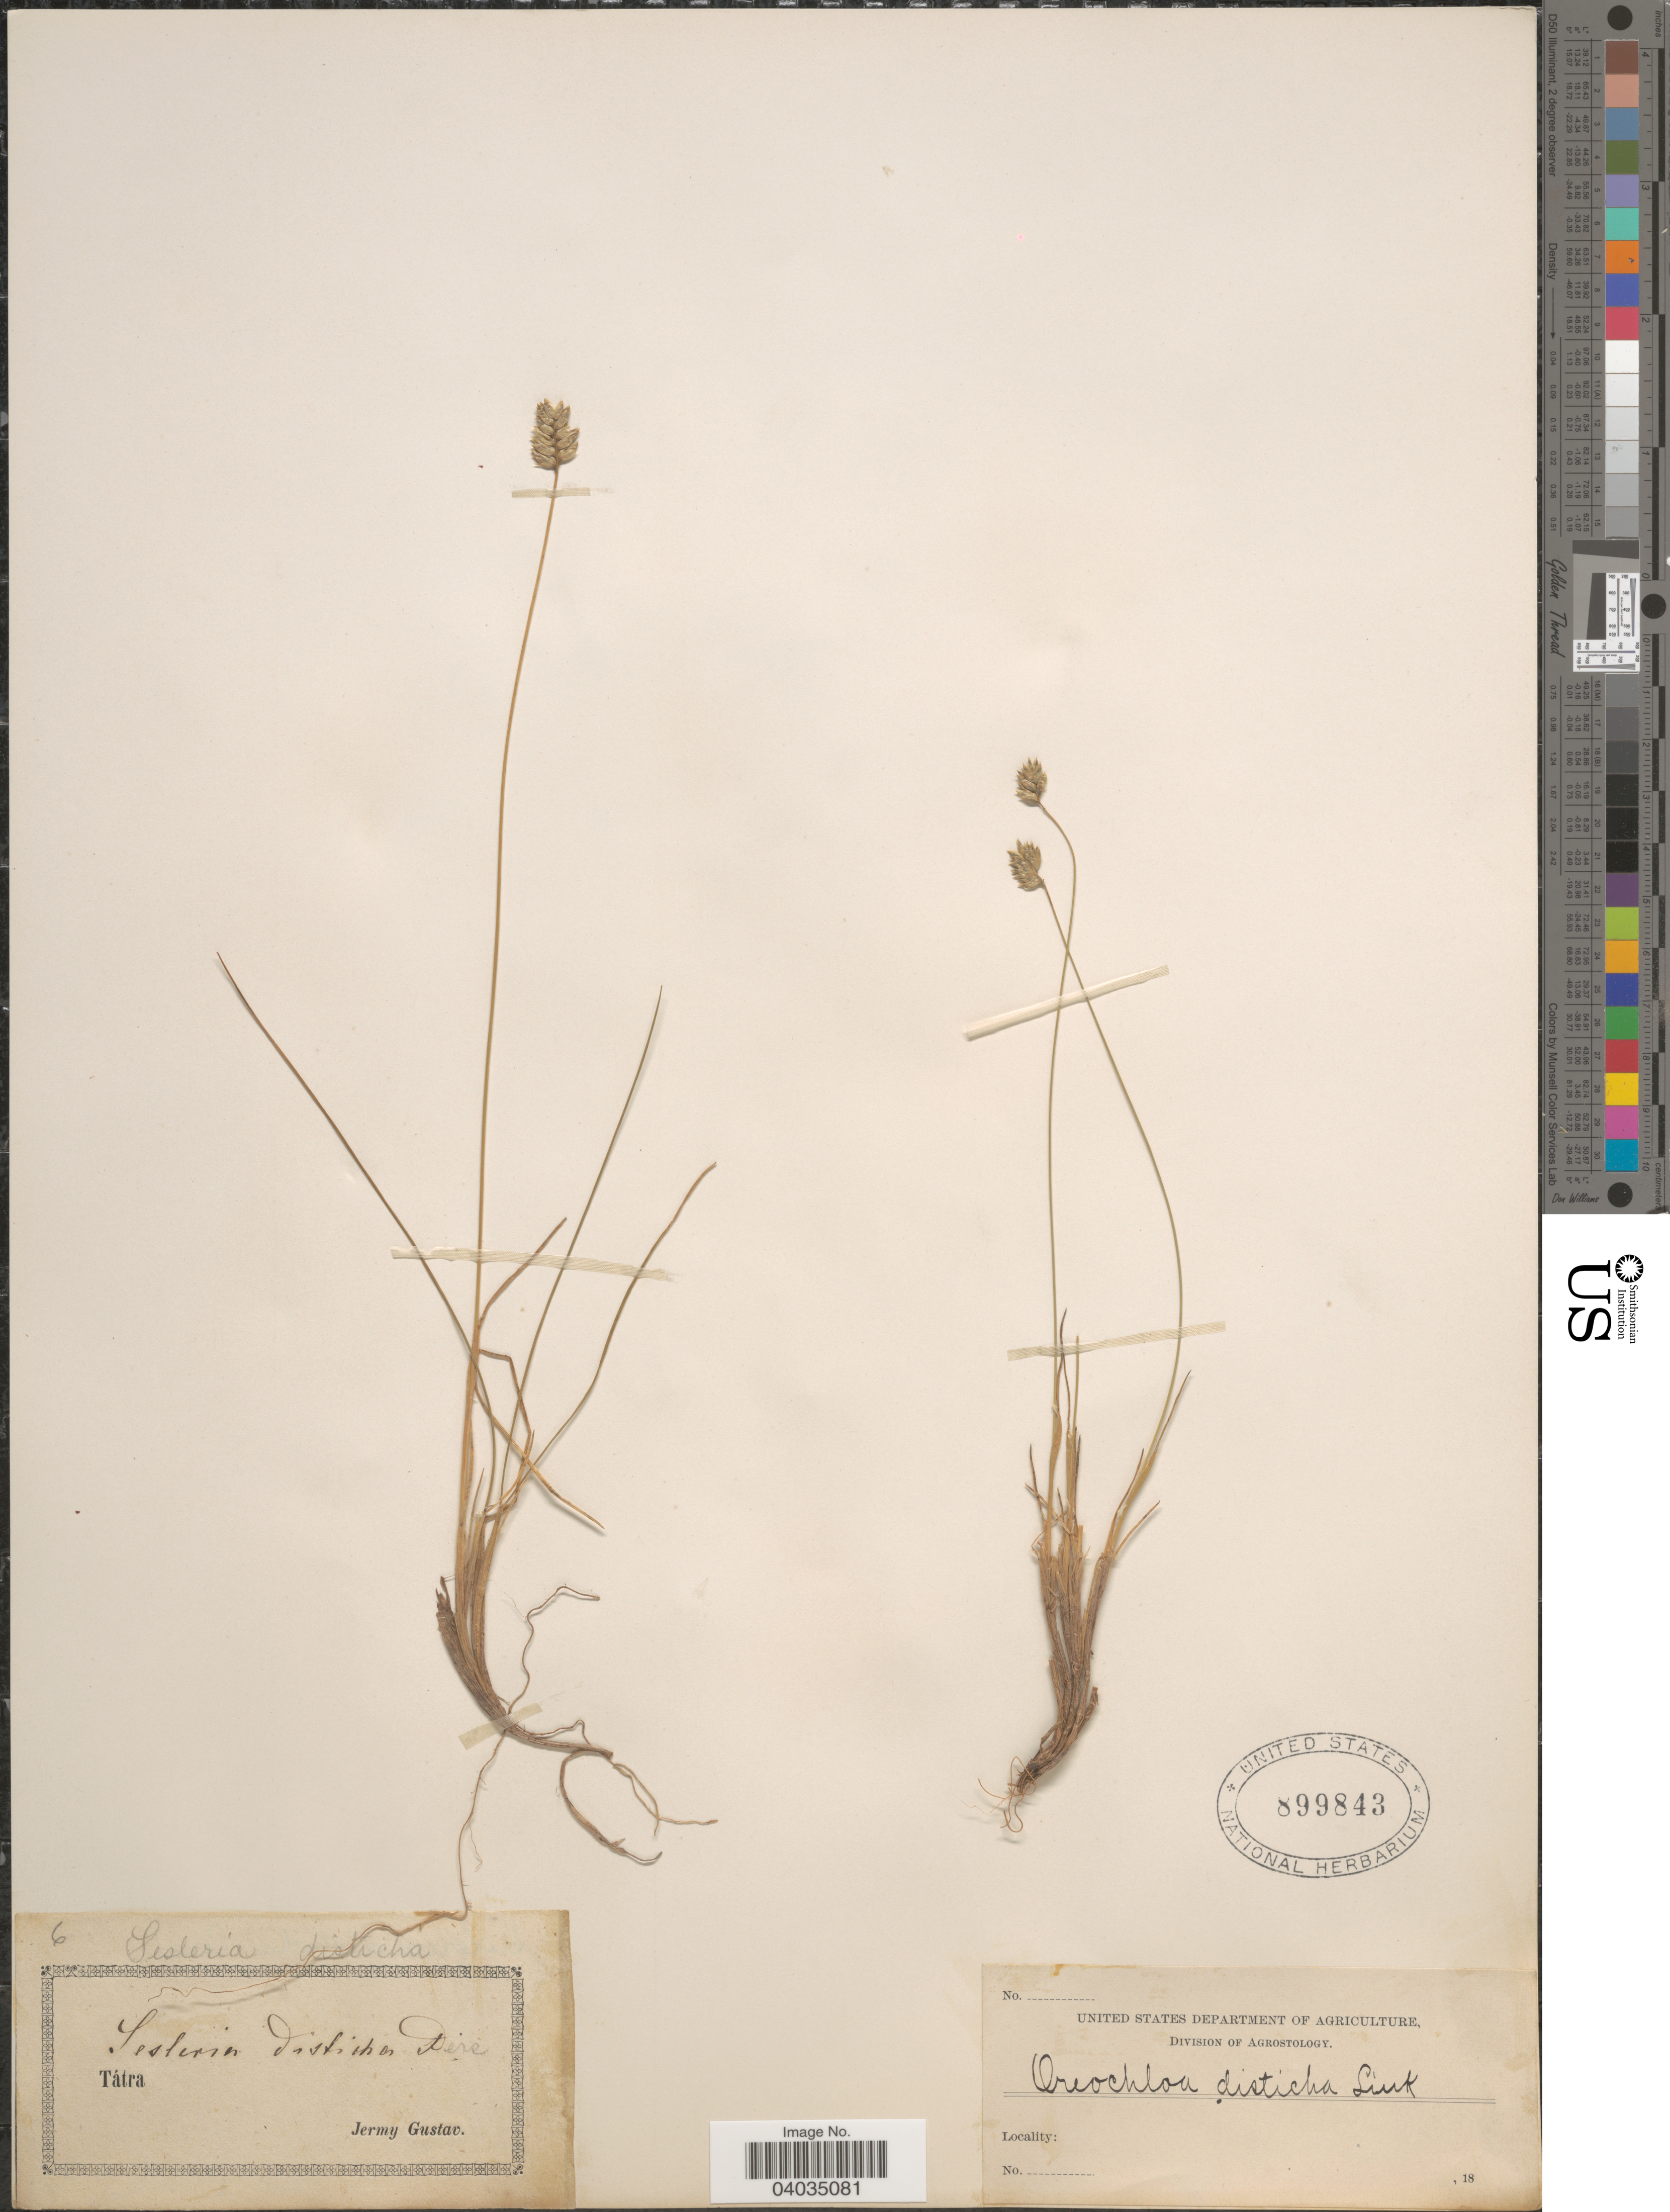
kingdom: Plantae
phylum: Tracheophyta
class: Liliopsida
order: Poales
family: Poaceae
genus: Oreochloa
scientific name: Oreochloa disticha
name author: (Wulfen) Link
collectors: J. Gustav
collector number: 6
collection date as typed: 18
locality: Tátra.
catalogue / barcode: US 899843